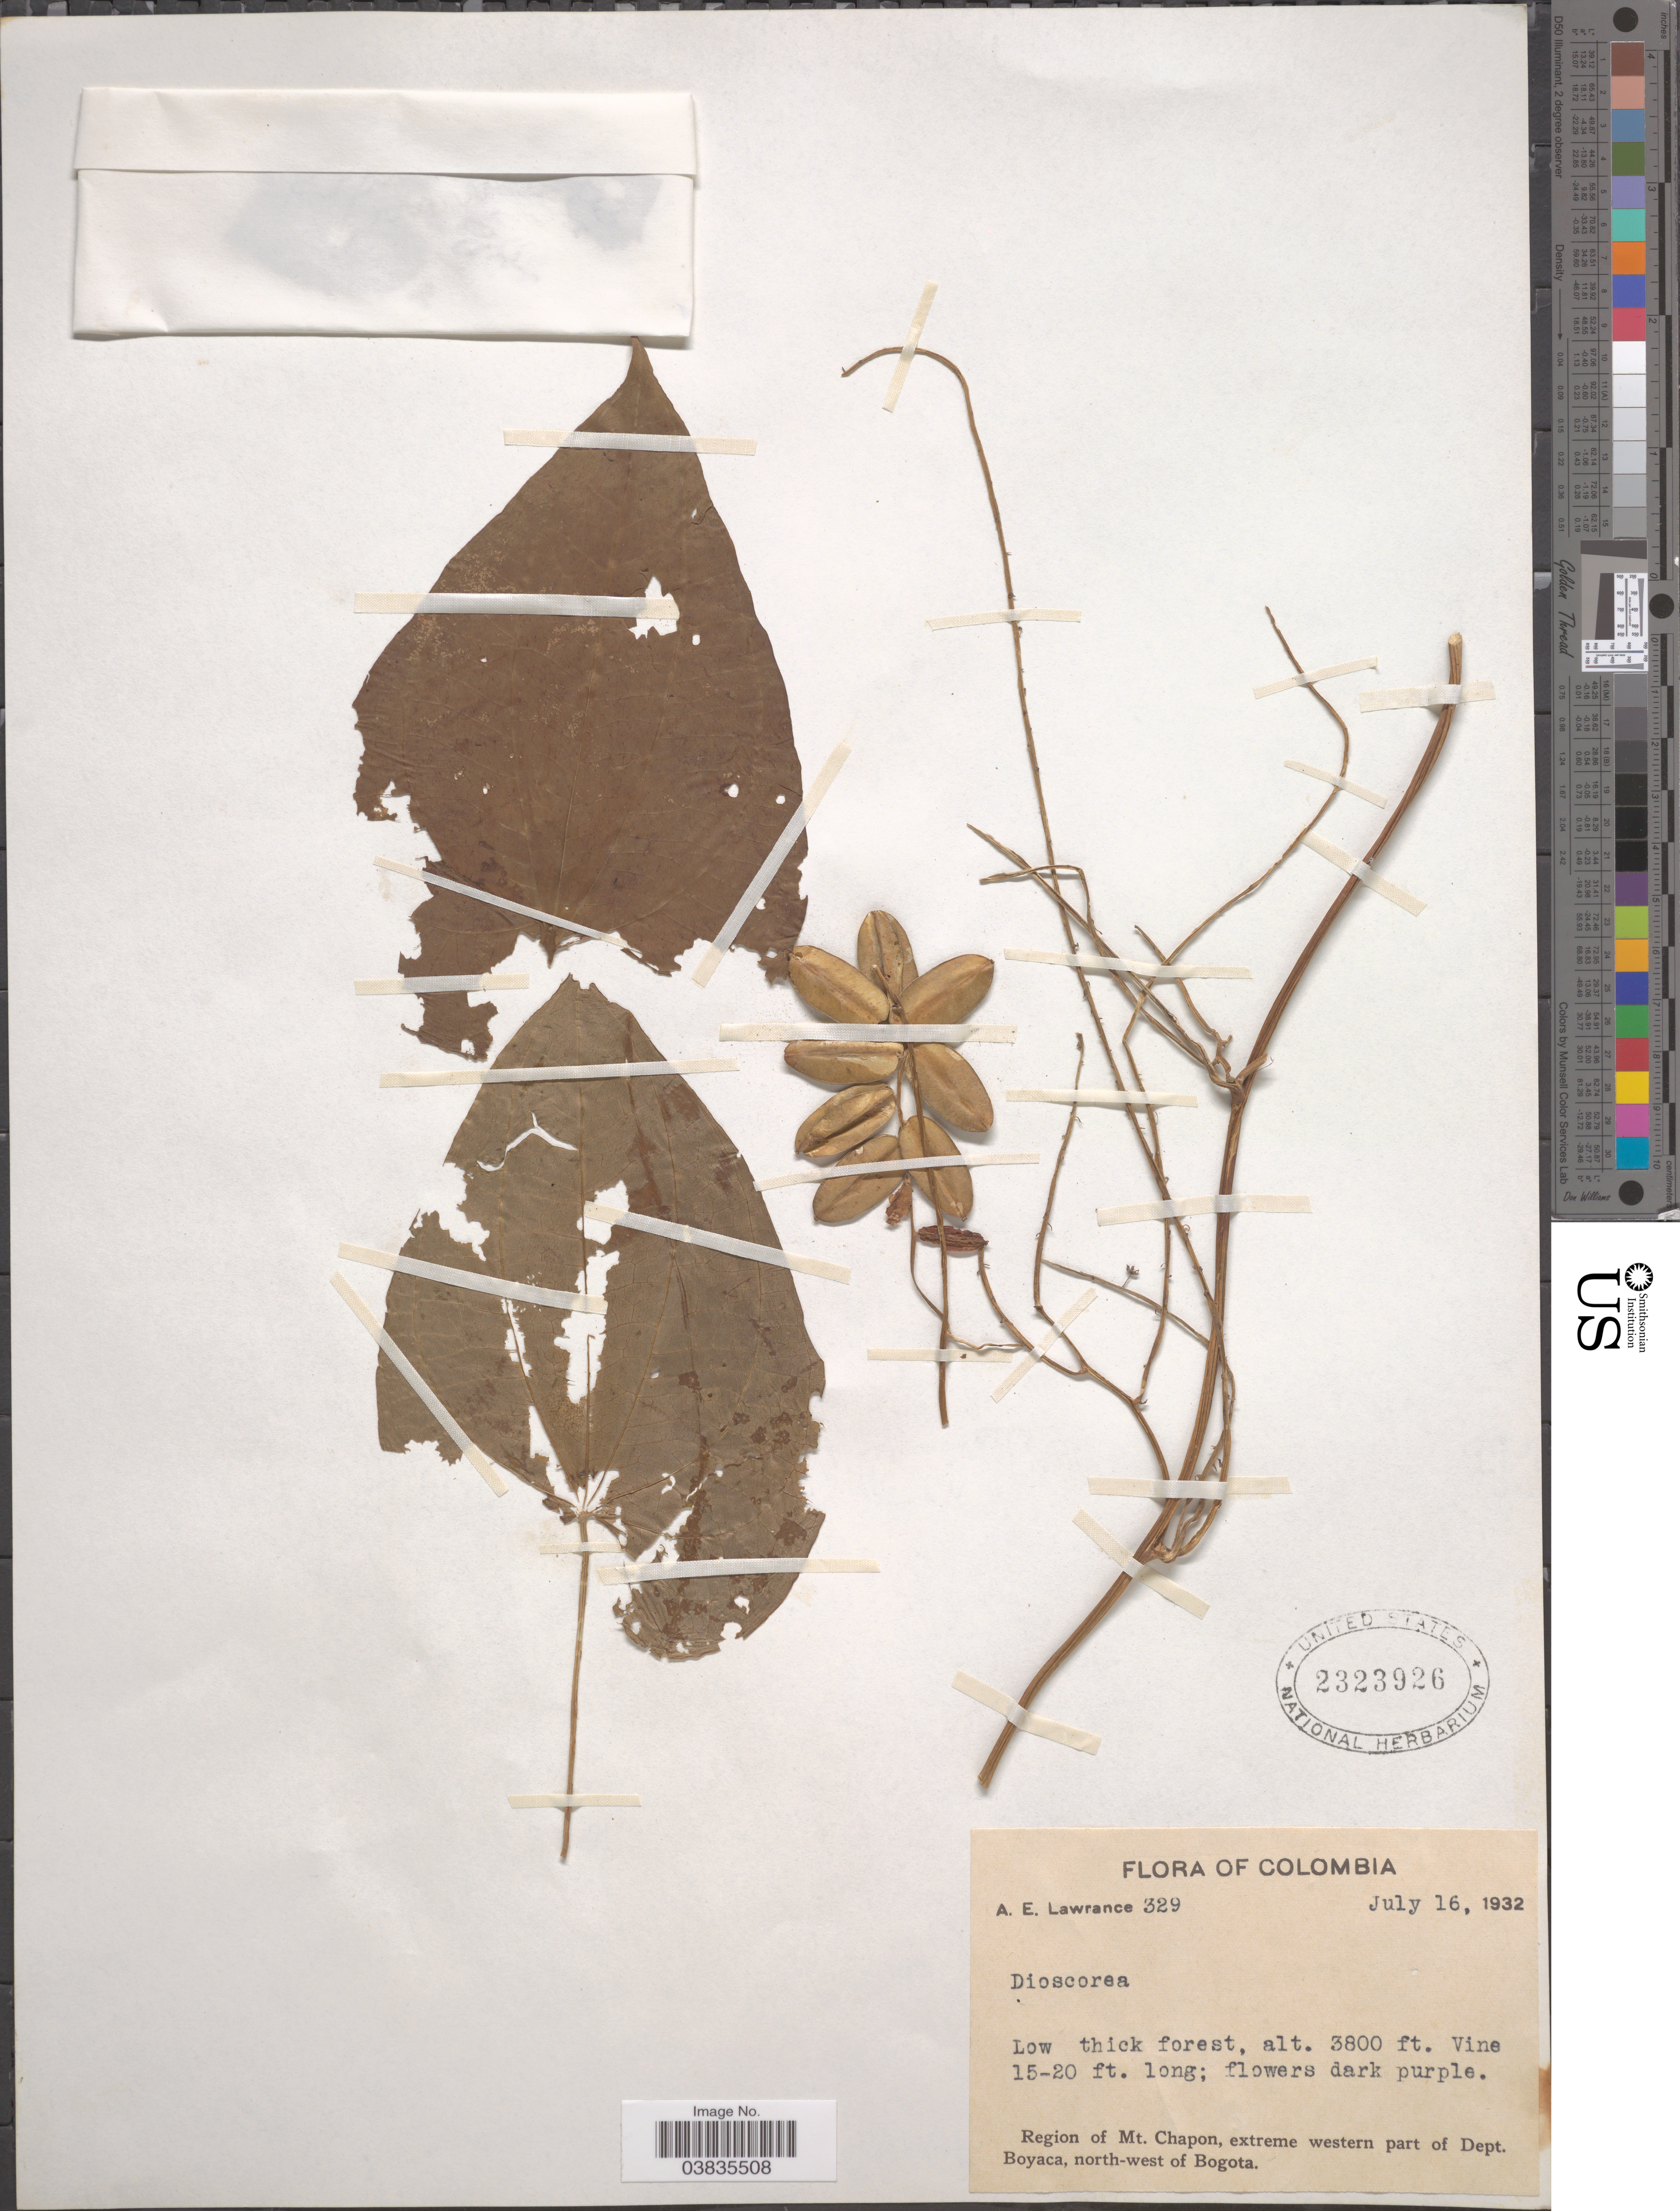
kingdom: Plantae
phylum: Tracheophyta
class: Liliopsida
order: Dioscoreales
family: Dioscoreaceae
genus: Dioscorea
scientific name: Dioscorea sp.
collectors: A. Lawrence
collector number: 329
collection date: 1932-07-16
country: Colombia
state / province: Boyacá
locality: Region of Mt. Chapon, extreme western part of Dept. Boyaca, north-west of Bogota.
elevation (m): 1158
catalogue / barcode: US 2323926